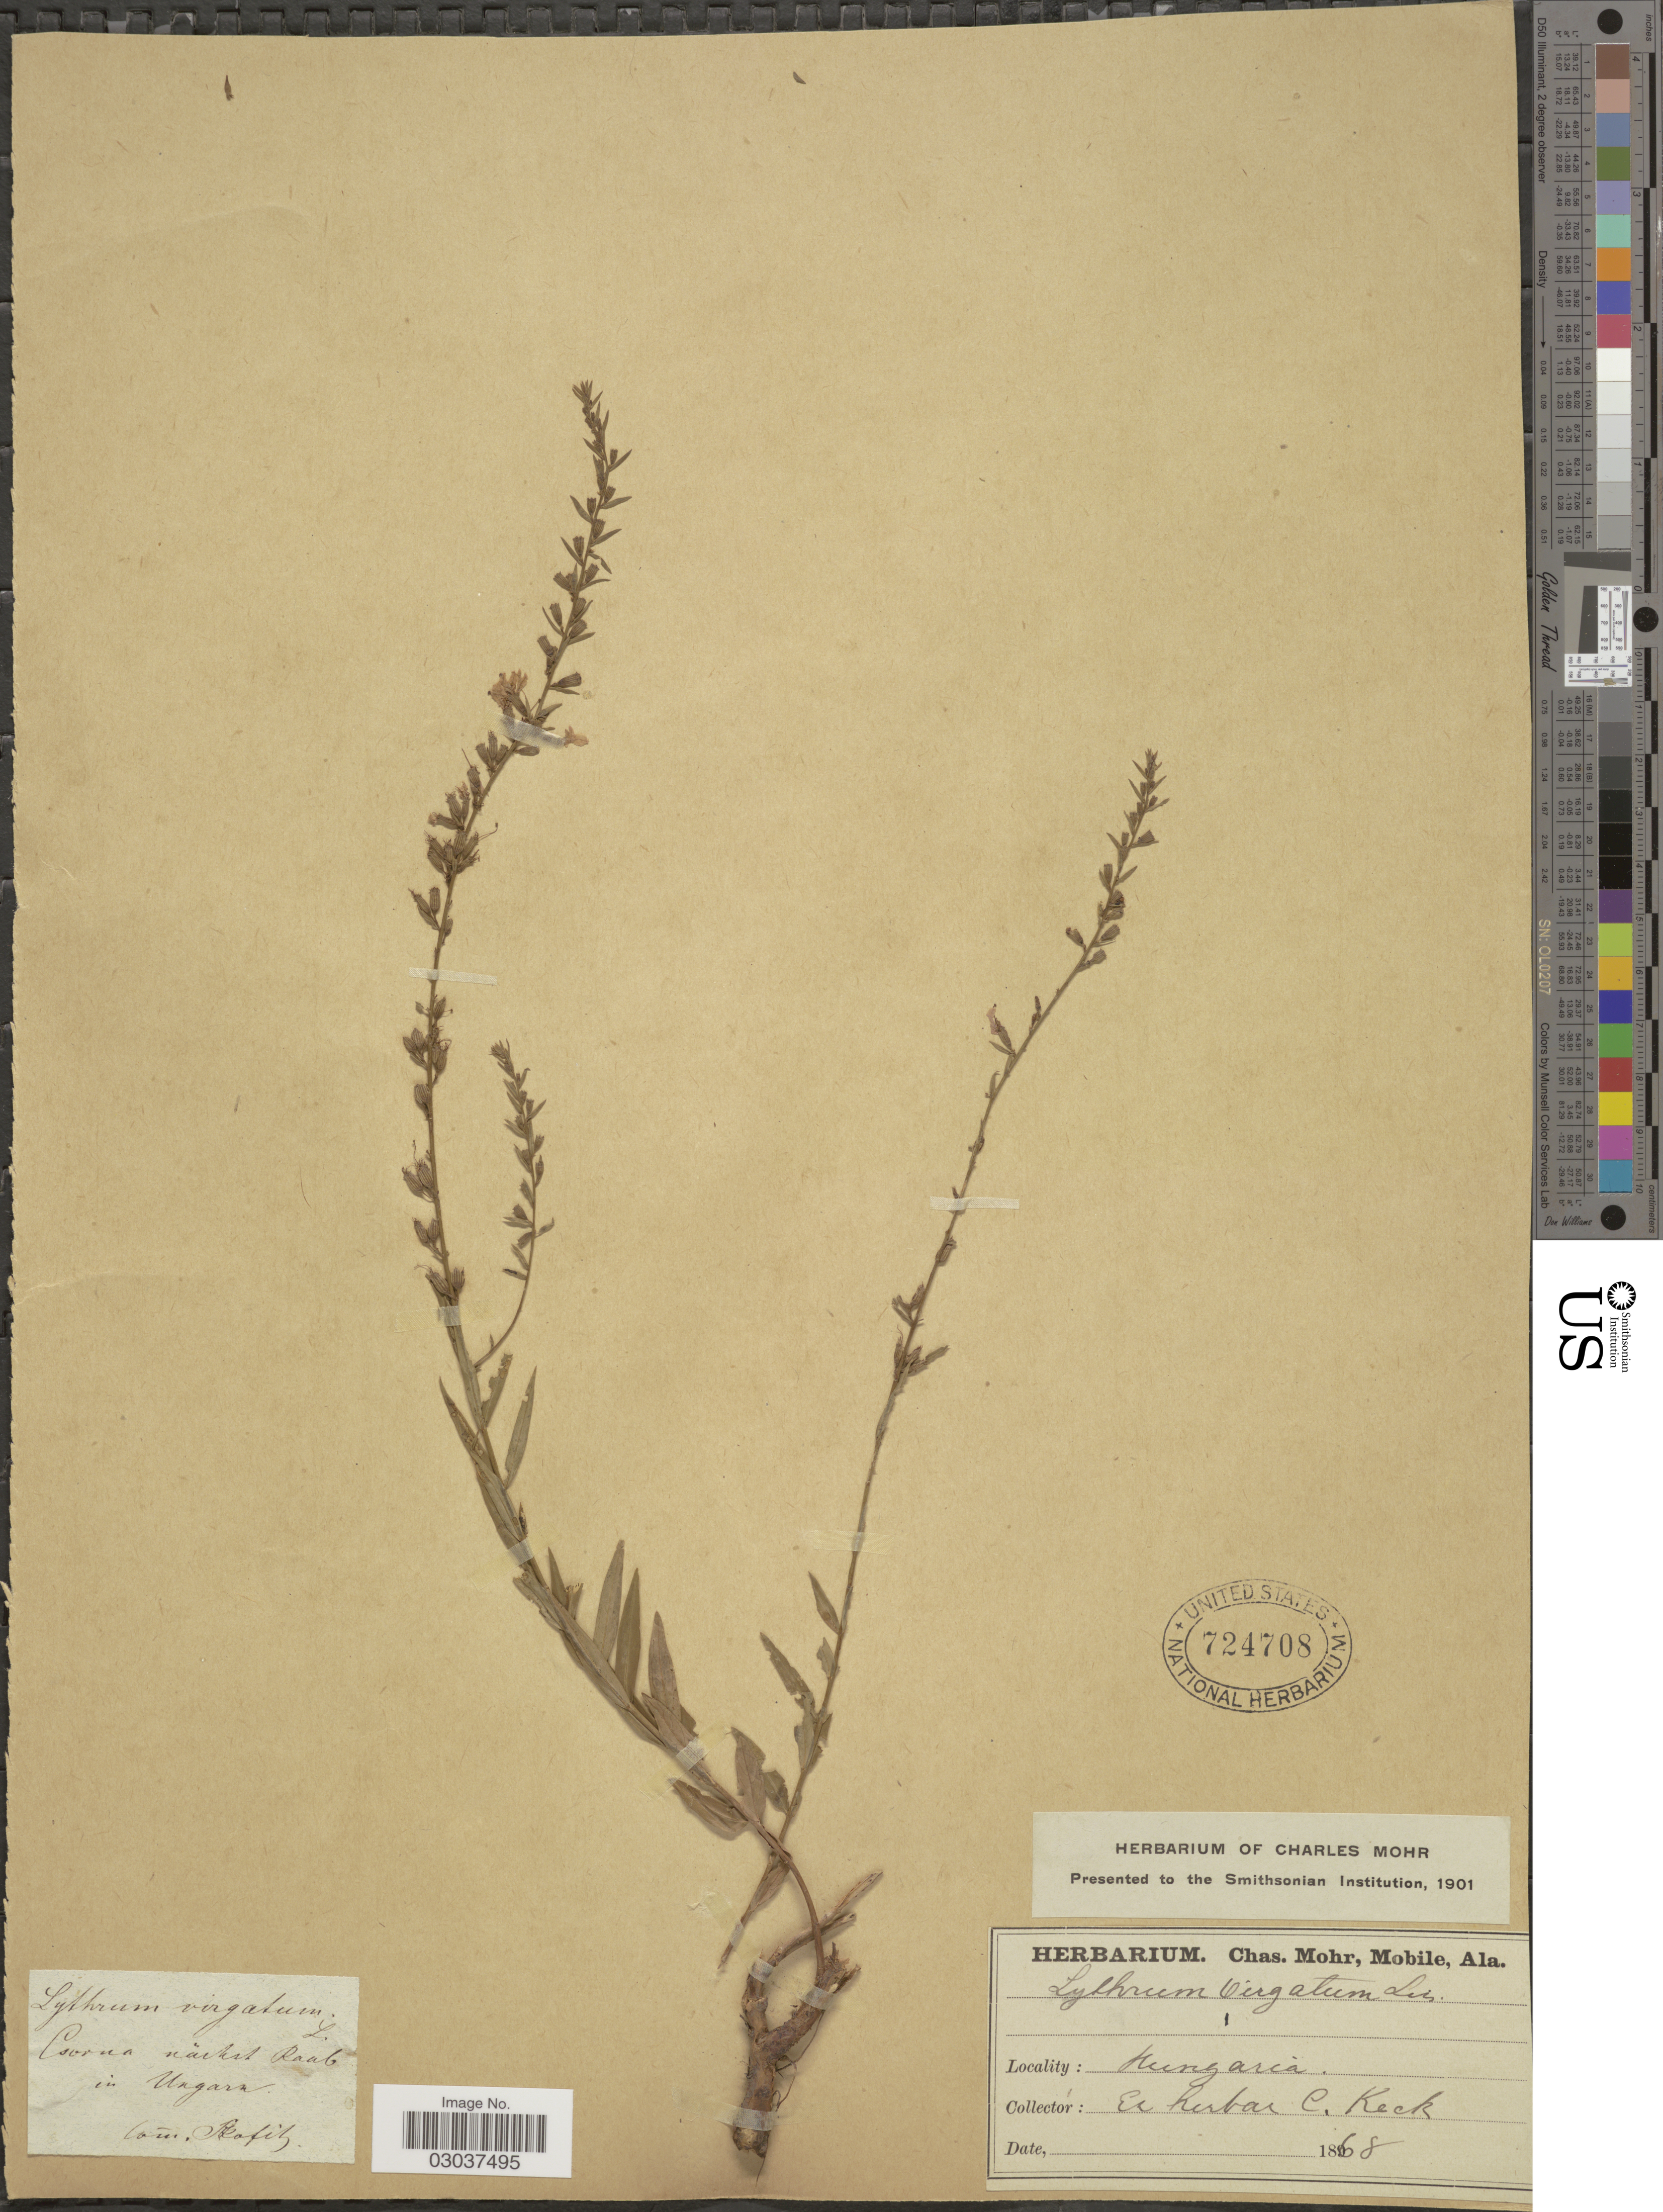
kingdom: Plantae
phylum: Tracheophyta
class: Magnoliopsida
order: Myrtales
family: Lythraceae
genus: Lythrum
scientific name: Lythrum virgatum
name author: L.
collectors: ex herb. C. Keck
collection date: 1868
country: Hungary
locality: Hungaria. Csorna nächst Raab in Ungarn.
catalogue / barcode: US 724708